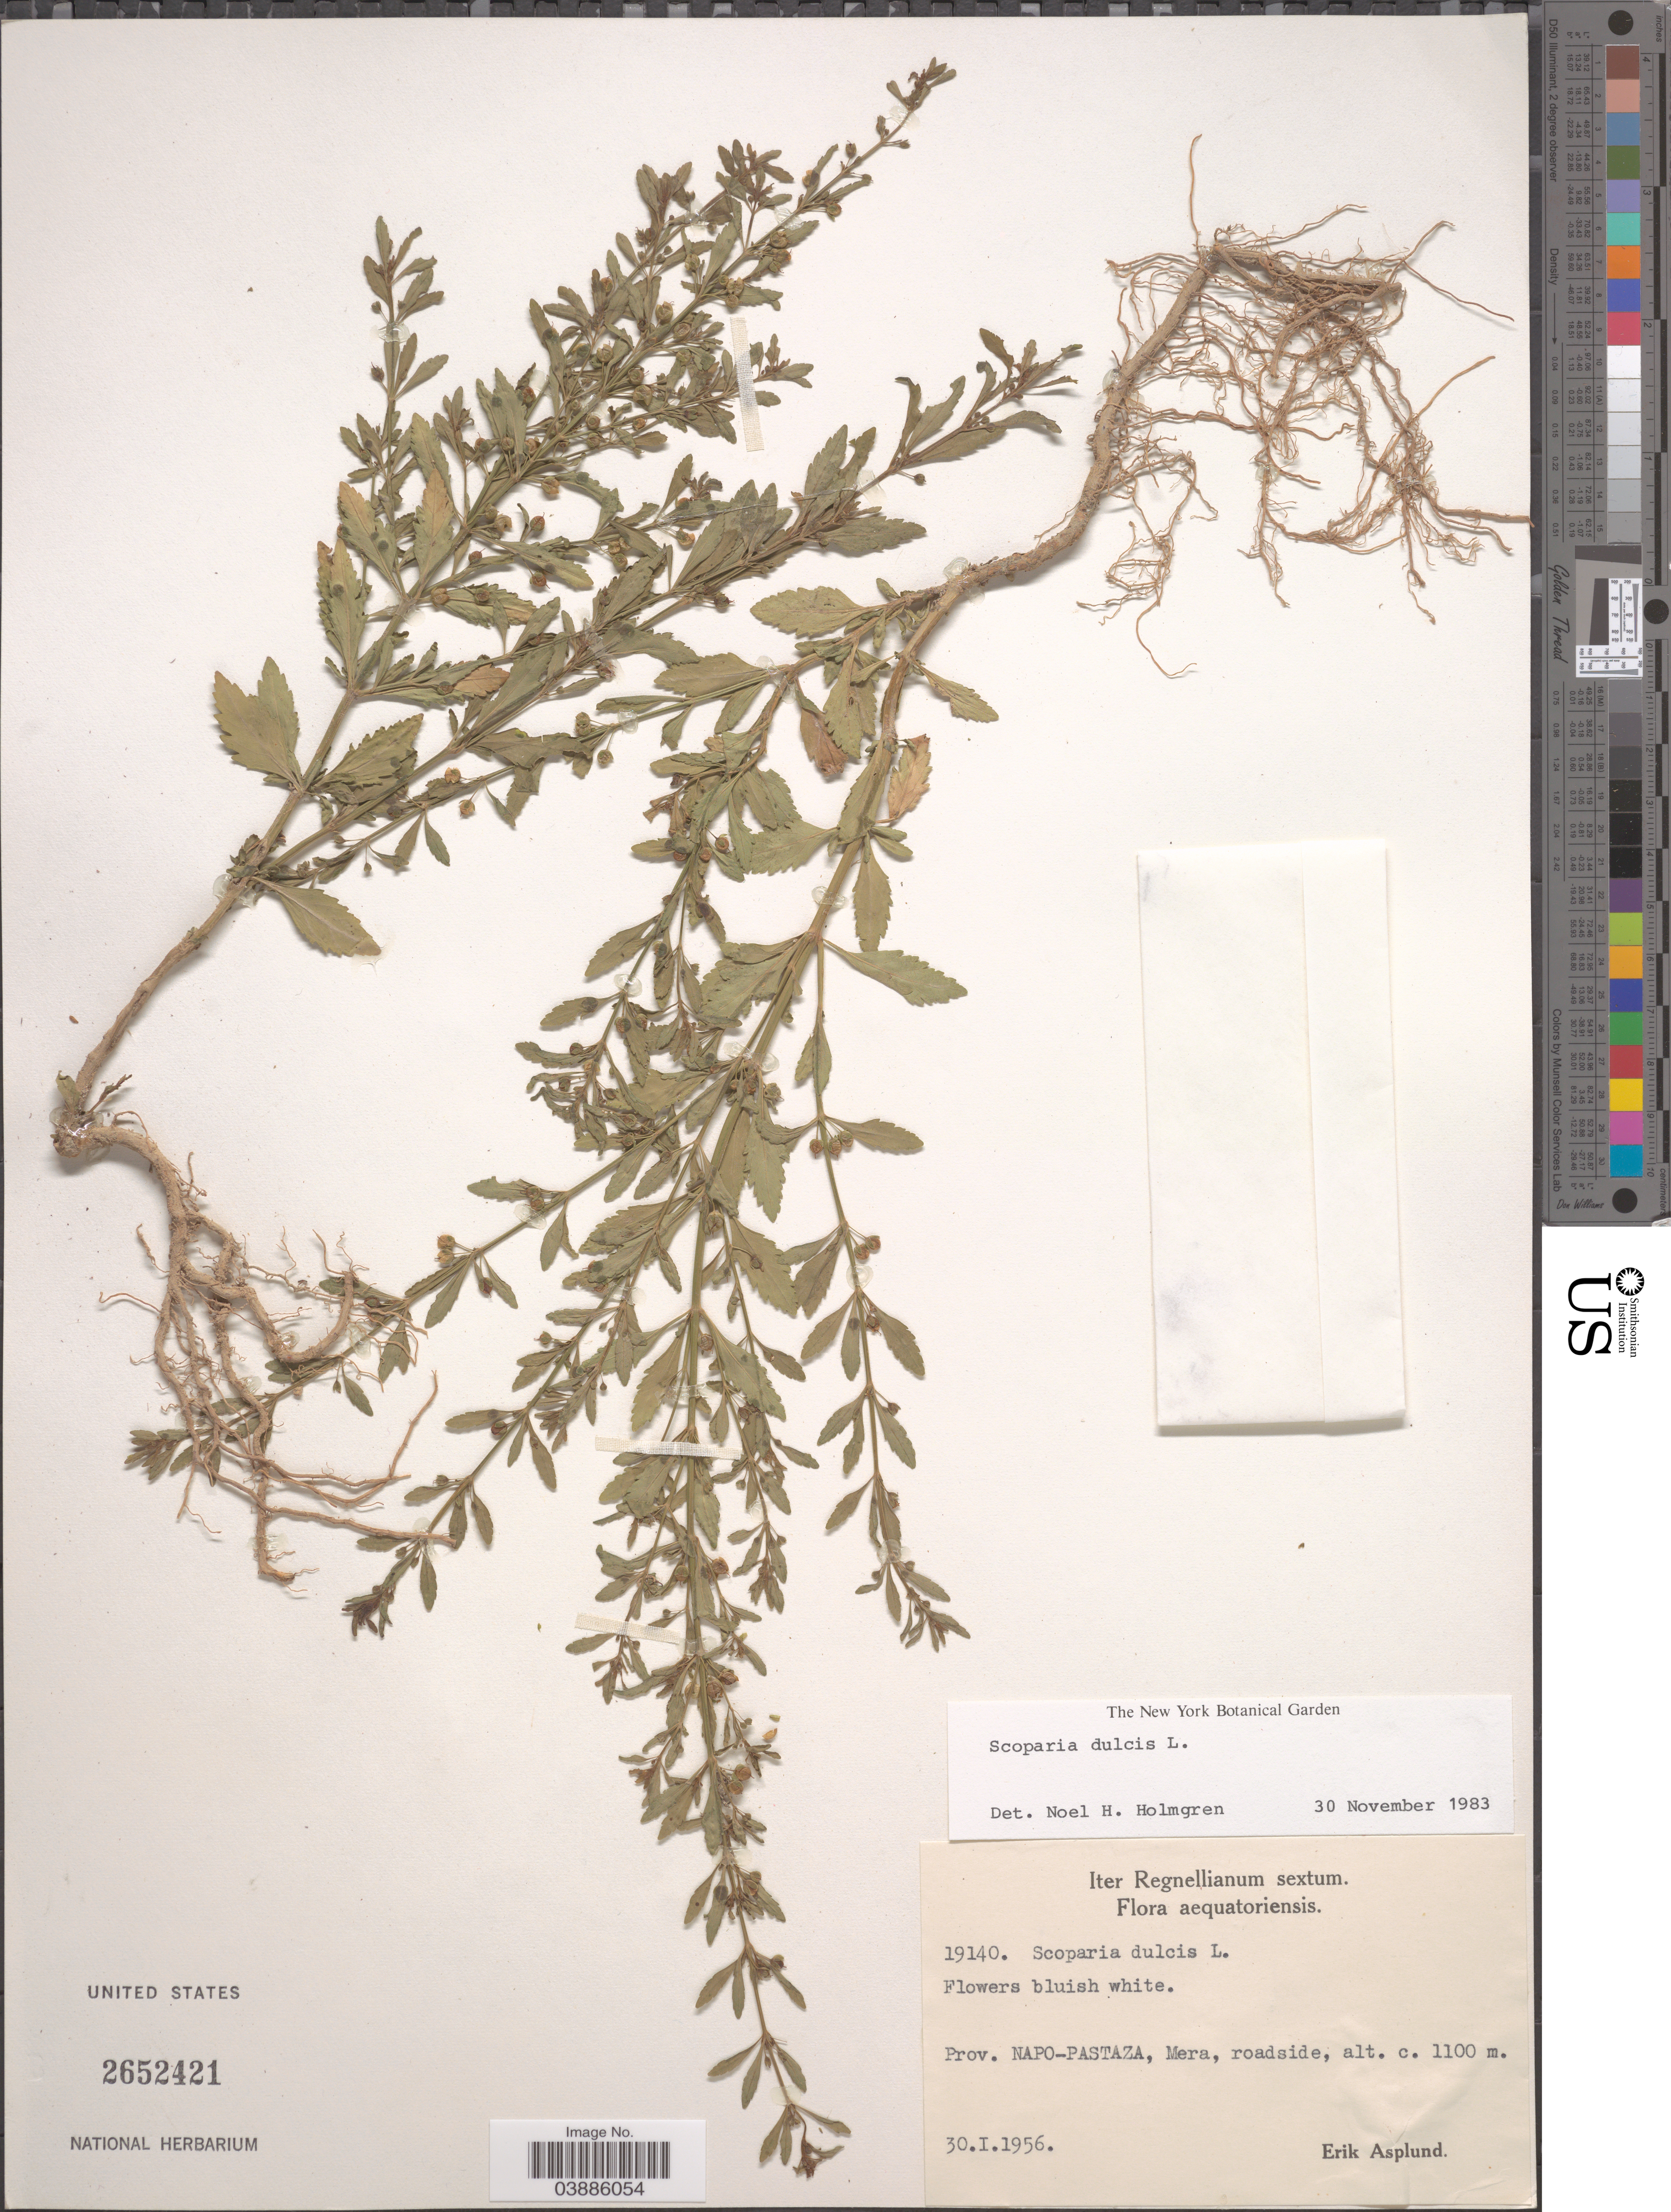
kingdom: Plantae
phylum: Tracheophyta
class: Magnoliopsida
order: Lamiales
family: Plantaginaceae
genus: Scoparia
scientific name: Scoparia dulcis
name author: L.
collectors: E. Asplund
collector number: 19140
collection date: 1956-01-30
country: Ecuador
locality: Prov. Napo-Pastaza, Mera, roadside.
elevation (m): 1100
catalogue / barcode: US 2652421